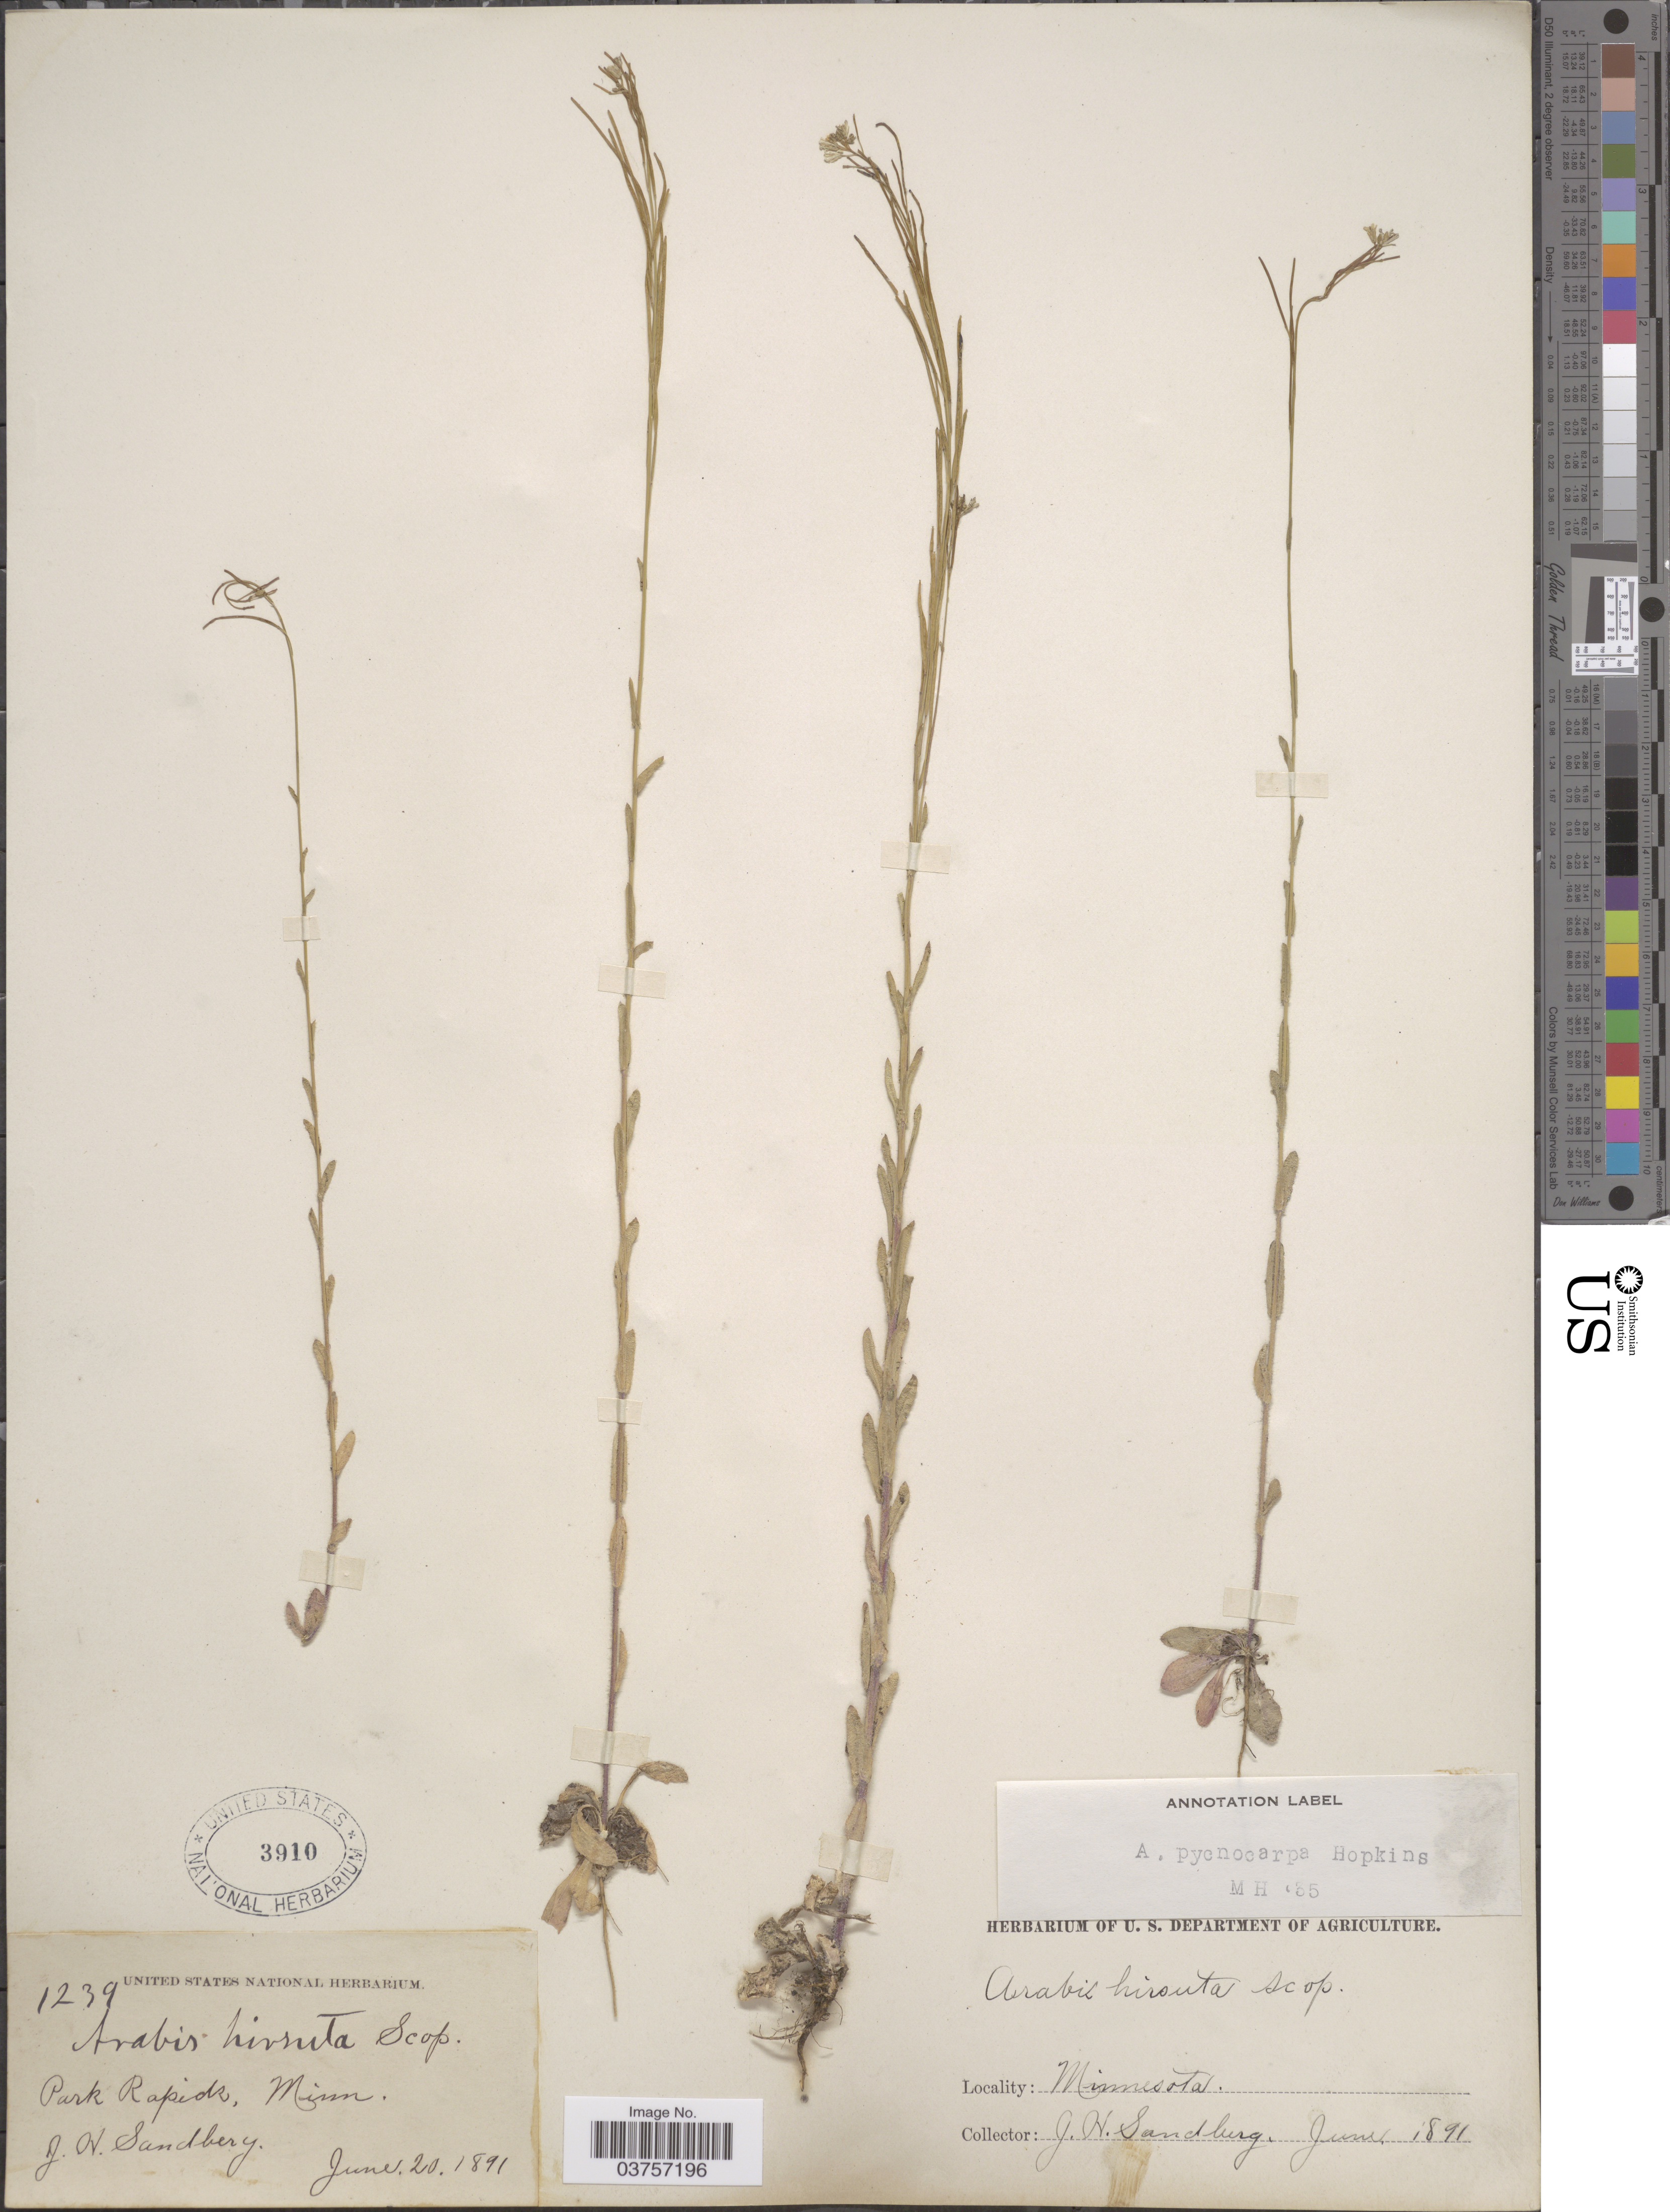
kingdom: Plantae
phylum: Tracheophyta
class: Magnoliopsida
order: Brassicales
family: Brassicaceae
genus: Arabis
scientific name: Arabis hirsuta var. pycnocarpa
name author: M. Hopkins & Rollins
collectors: J. H. Sandberg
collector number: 1239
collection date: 1891-06-20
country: United States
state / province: Minnesota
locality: Park Rapidz.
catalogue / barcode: US 3910